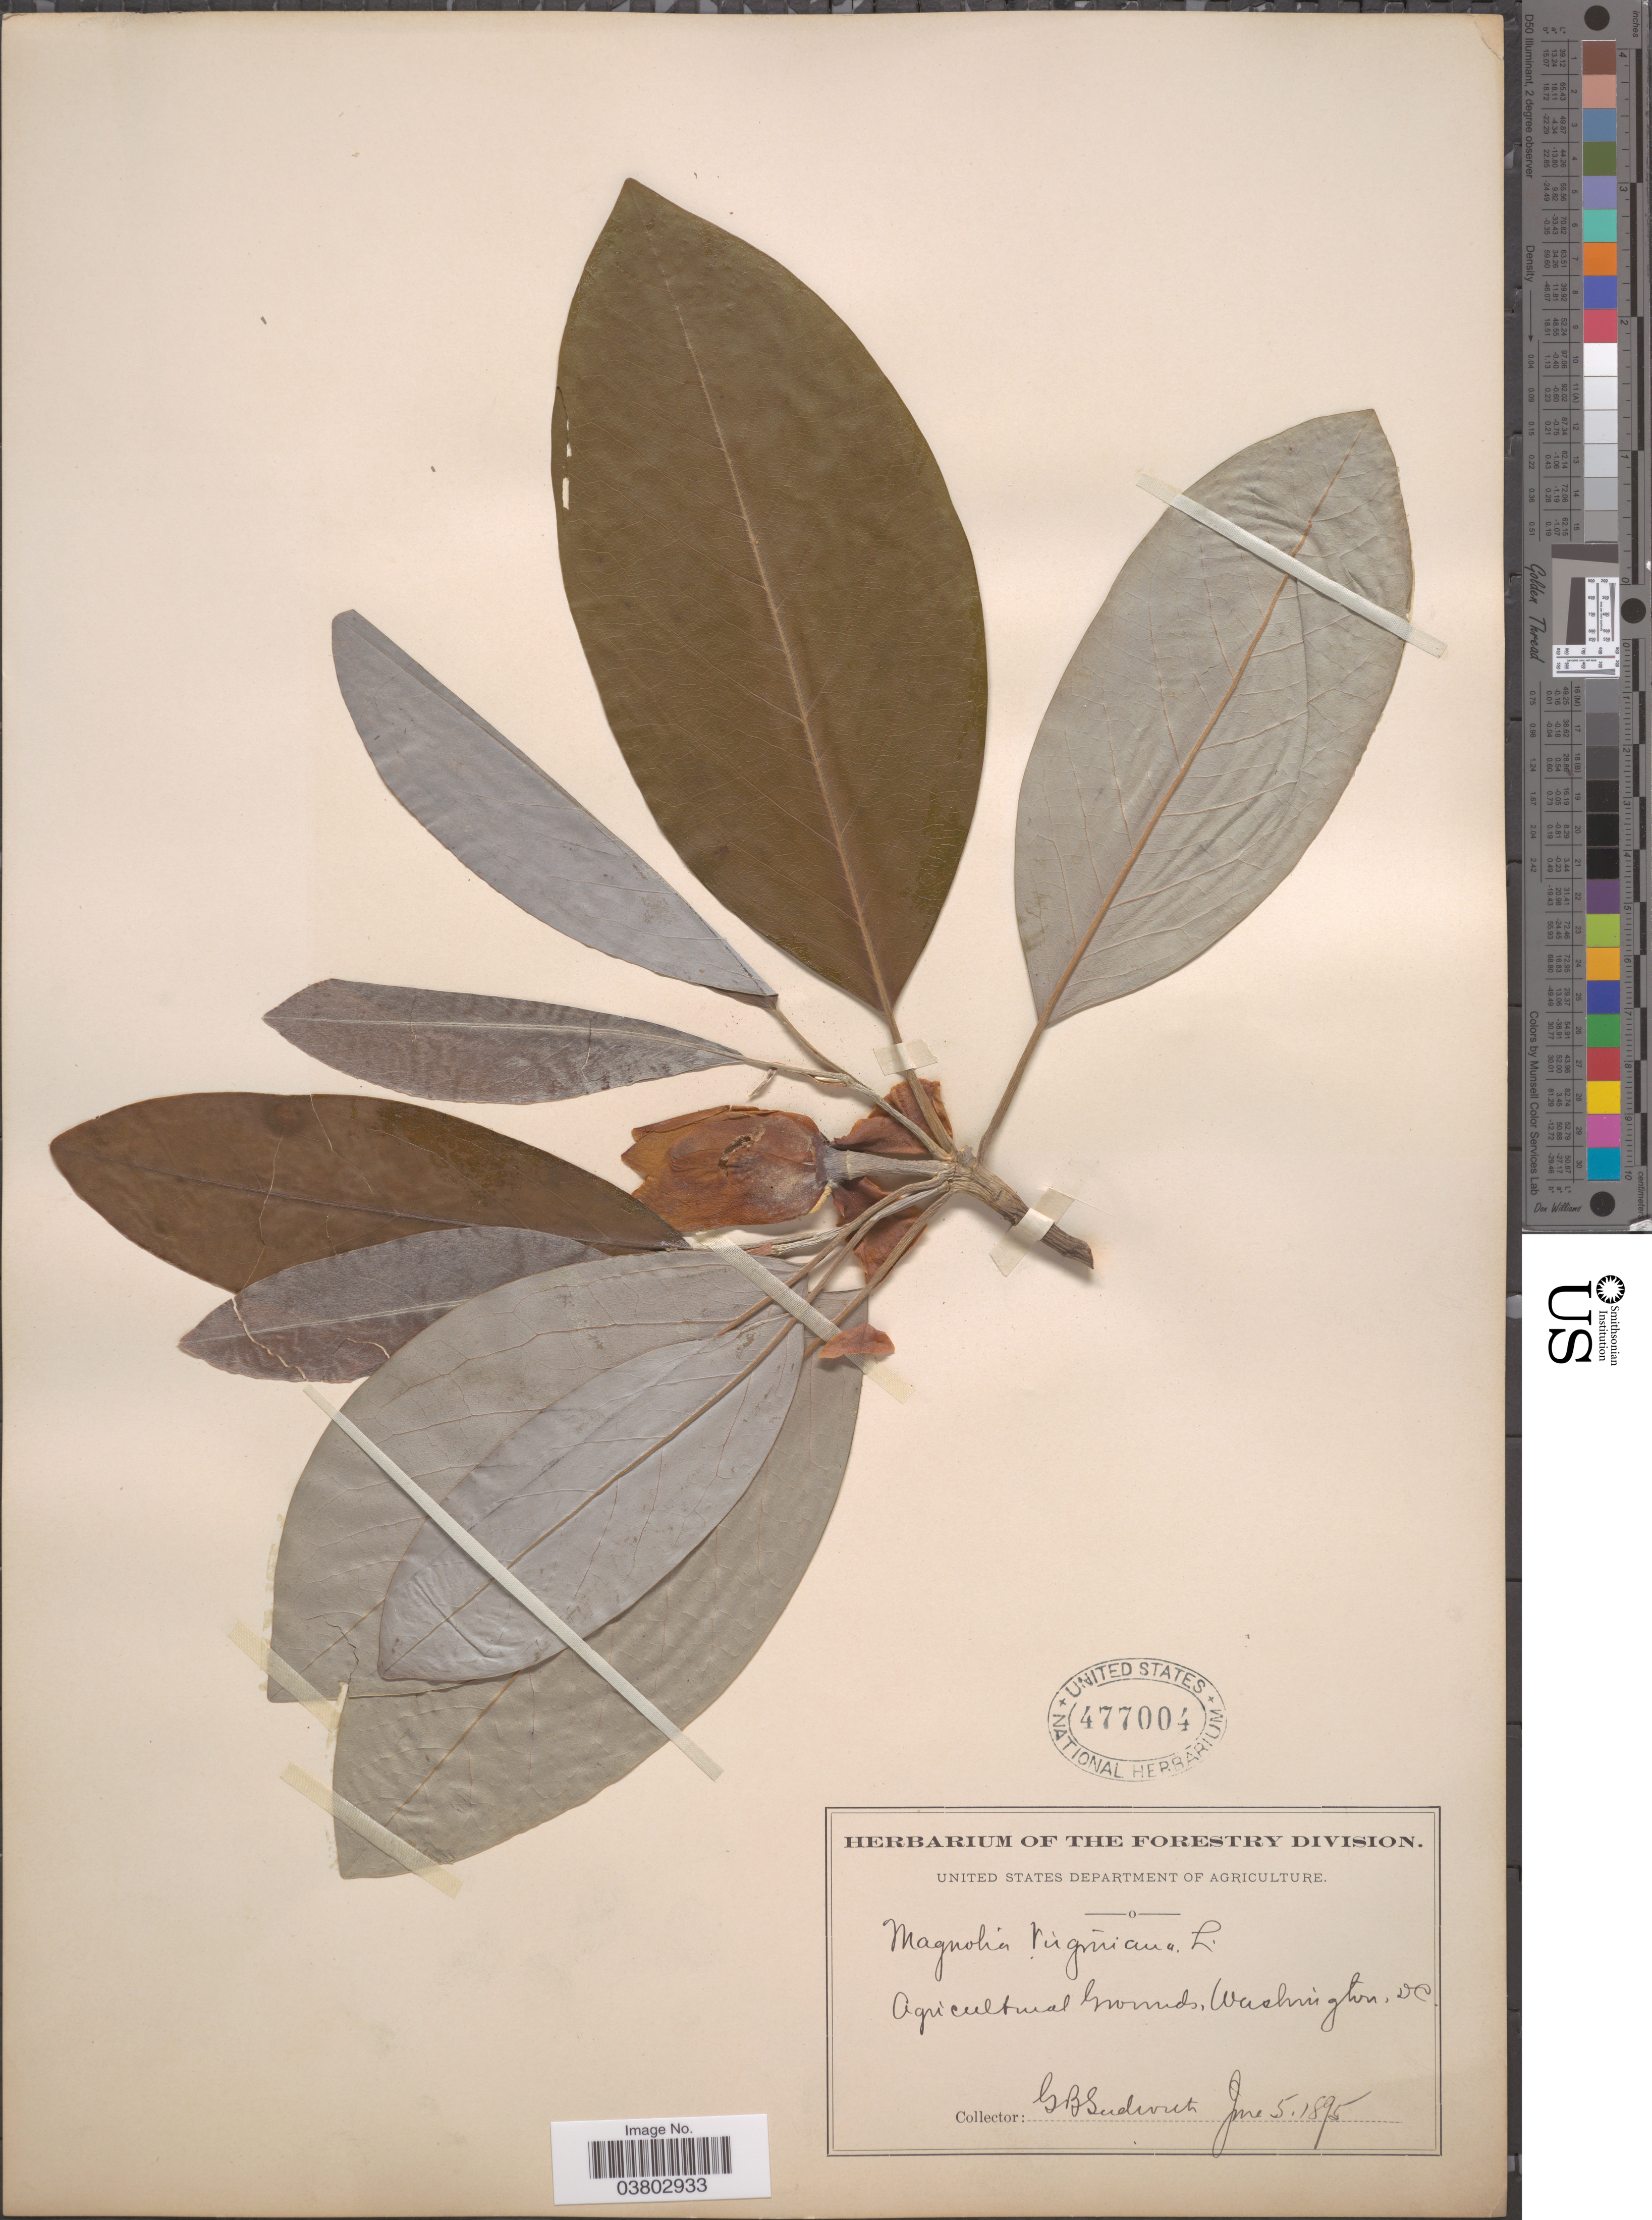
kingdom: Plantae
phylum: Tracheophyta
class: Magnoliopsida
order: Magnoliales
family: Magnoliaceae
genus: Magnolia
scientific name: Magnolia virginiana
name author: L.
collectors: G. B. Sudworth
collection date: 1895-06-05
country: United States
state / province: District of Columbia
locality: Agricultural Grounds, Washington.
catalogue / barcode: US 477004